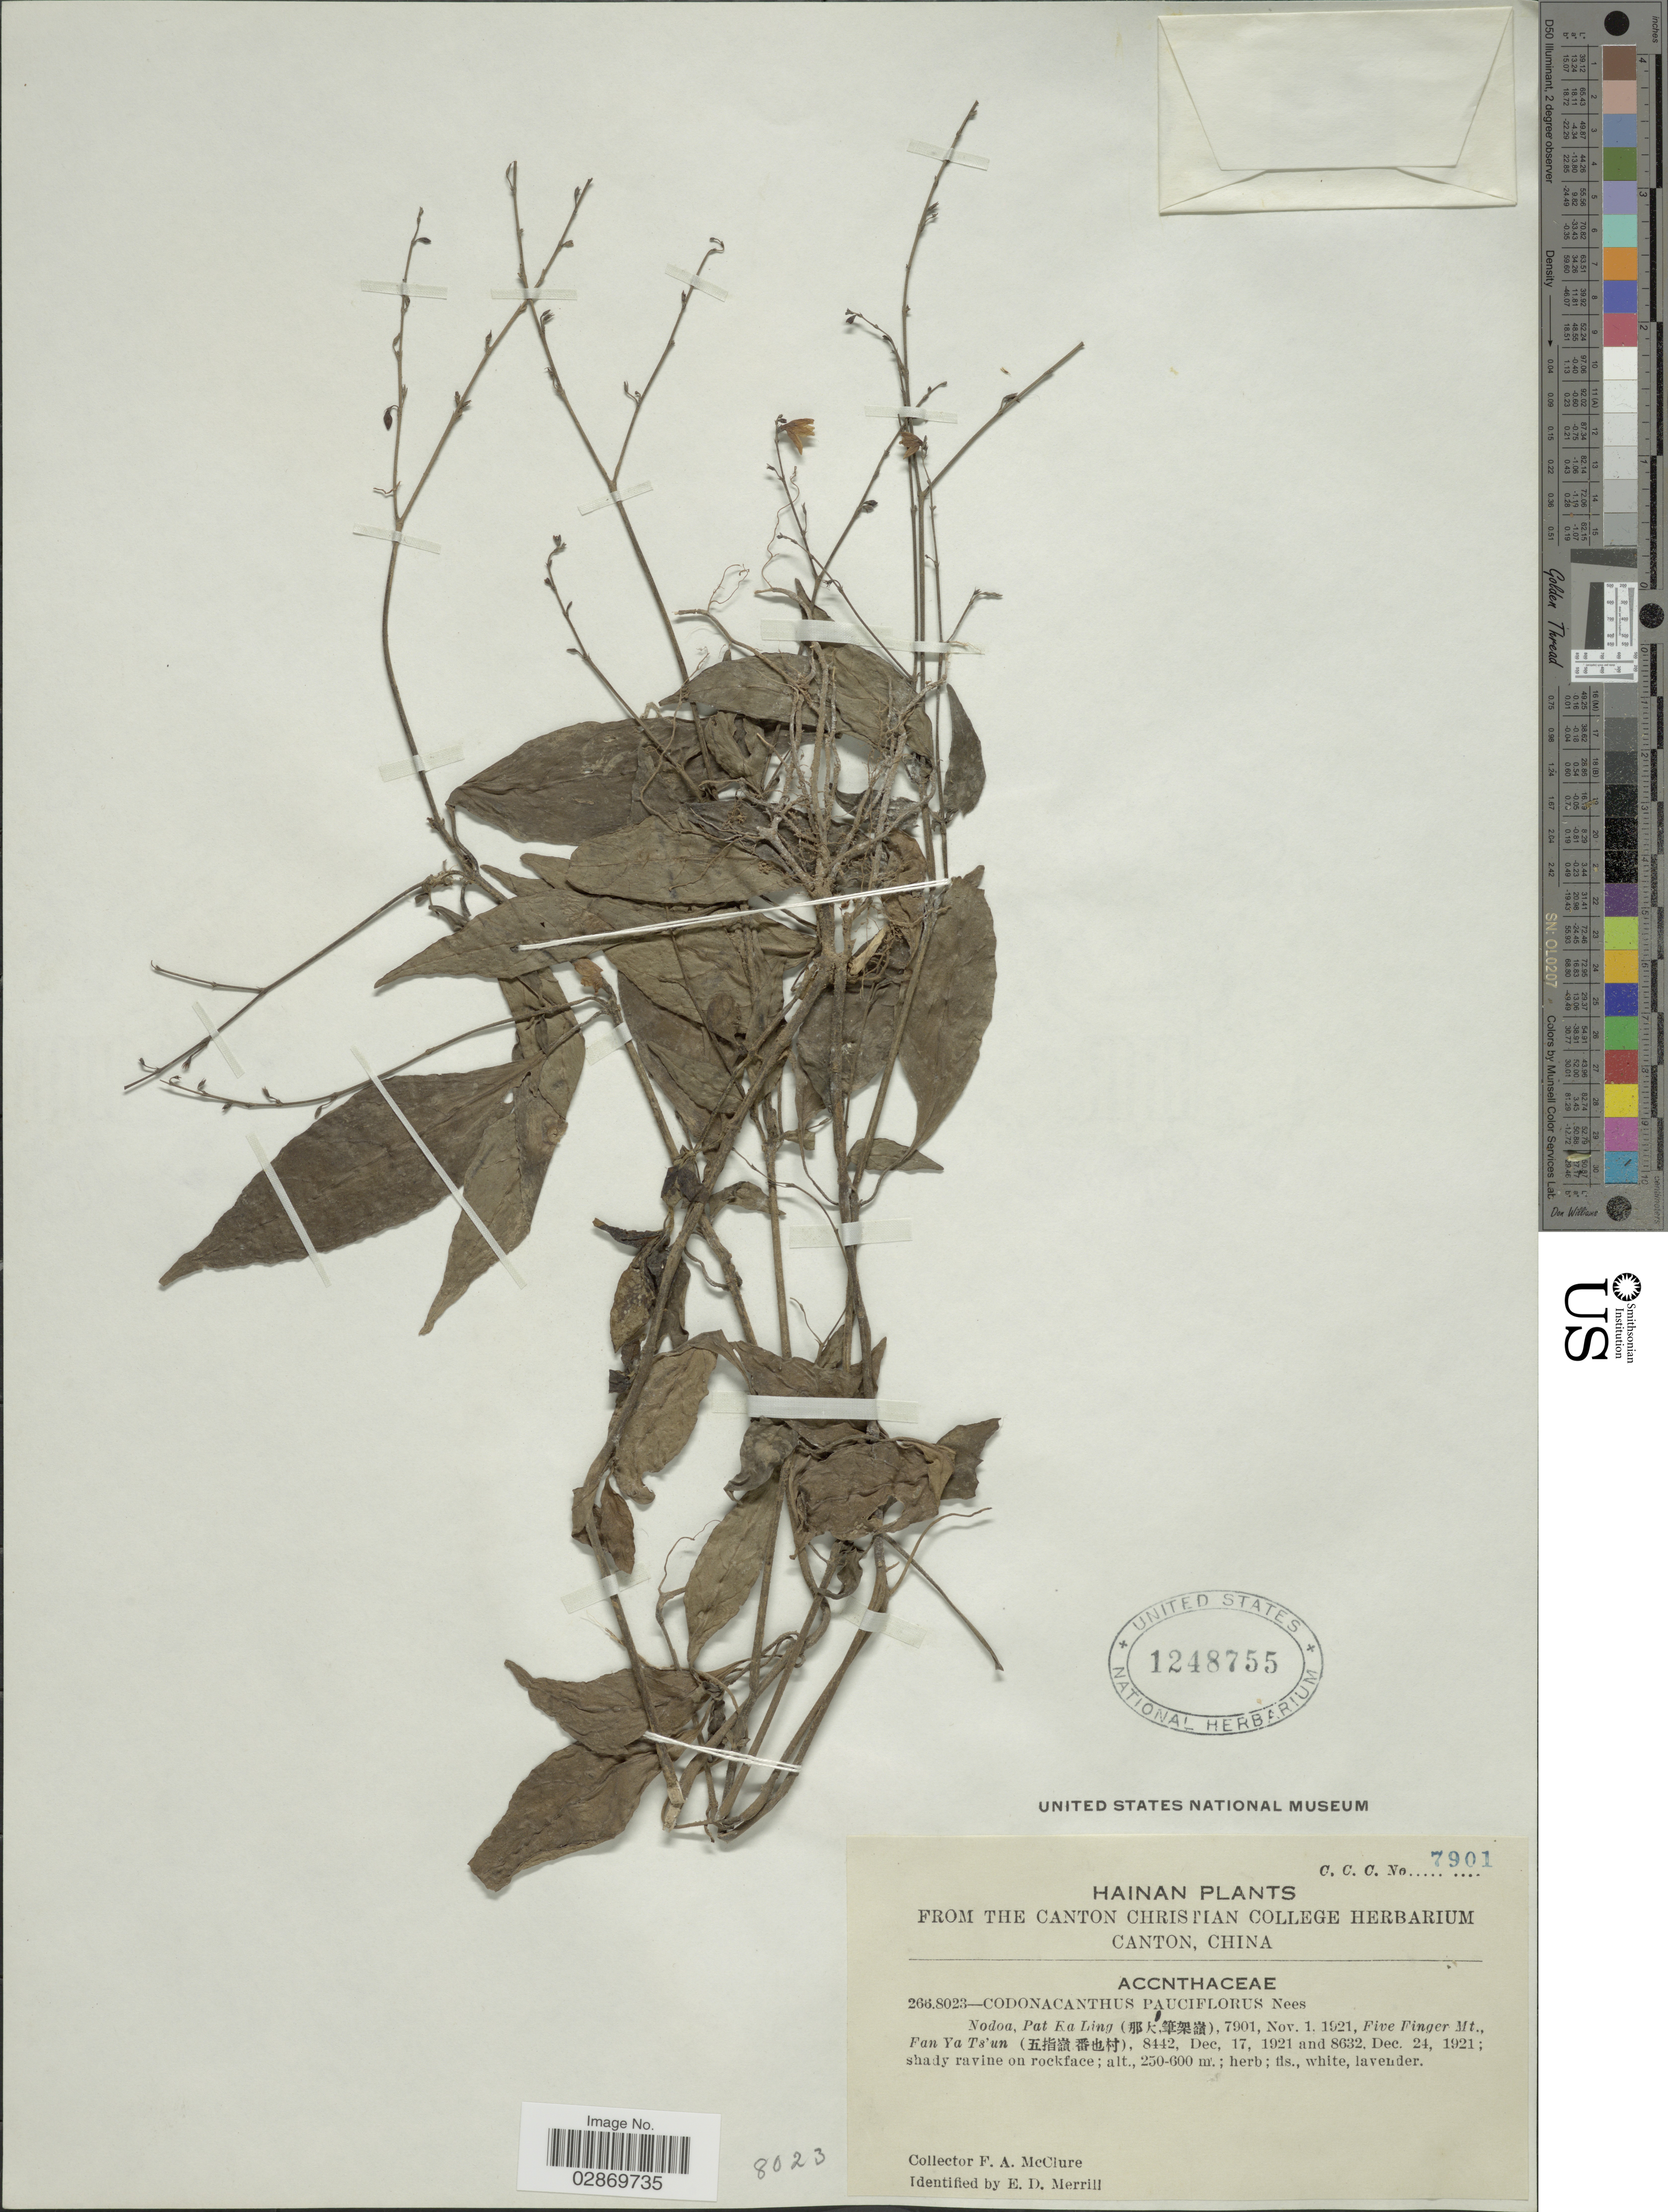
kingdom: Plantae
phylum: Tracheophyta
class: Magnoliopsida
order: Lamiales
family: Acanthaceae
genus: Codonacanthus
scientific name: Codonacanthus pauciflorus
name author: (Nees) Nees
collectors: F. A. McClure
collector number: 7901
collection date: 1921-11-01/1921-12-24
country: China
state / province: Hainan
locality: Nodoa, Pat Ka Ling (X), Five Finger Mt., Fan Ya Ts'un (X).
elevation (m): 250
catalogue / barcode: US 1248755